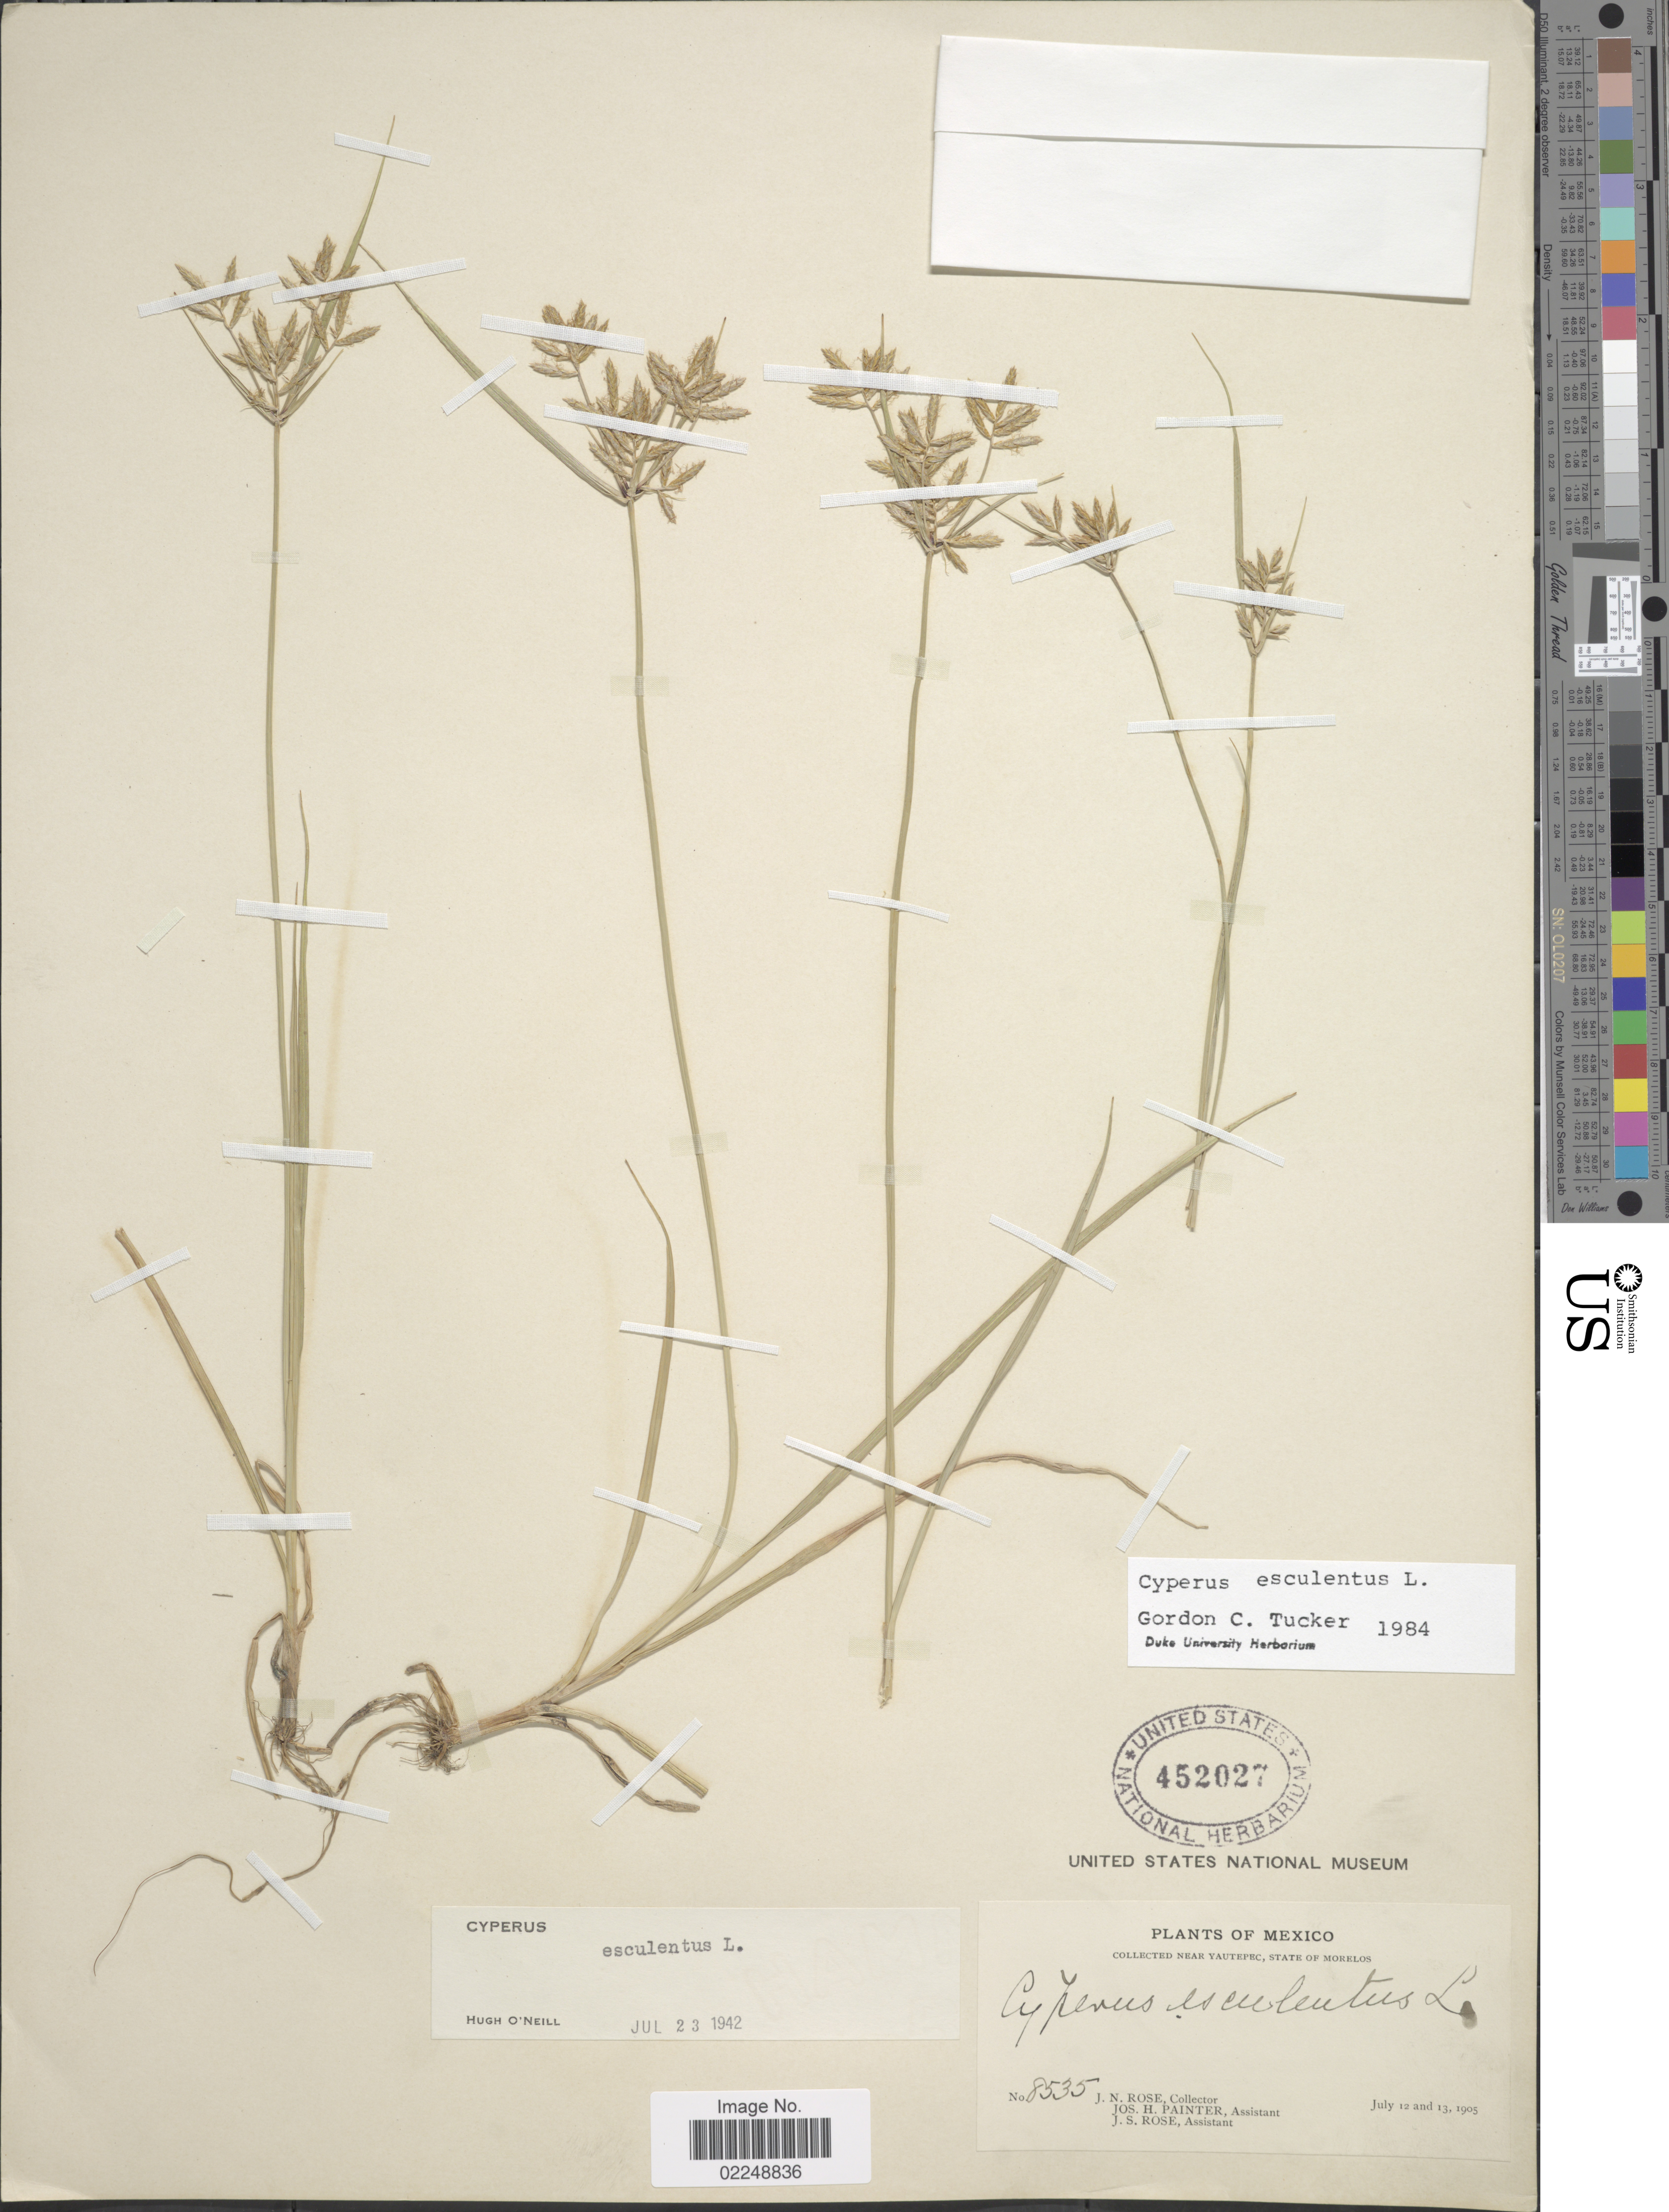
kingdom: Plantae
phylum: Tracheophyta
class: Liliopsida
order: Poales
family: Cyperaceae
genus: Cyperus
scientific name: Cyperus esculentus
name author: L.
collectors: J. N. Rose, J. H. Painter & J. S. Rose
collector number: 8535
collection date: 1905-07-12/1905-07-13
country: Mexico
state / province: Morelos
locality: Near Yautepec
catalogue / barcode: US 452027